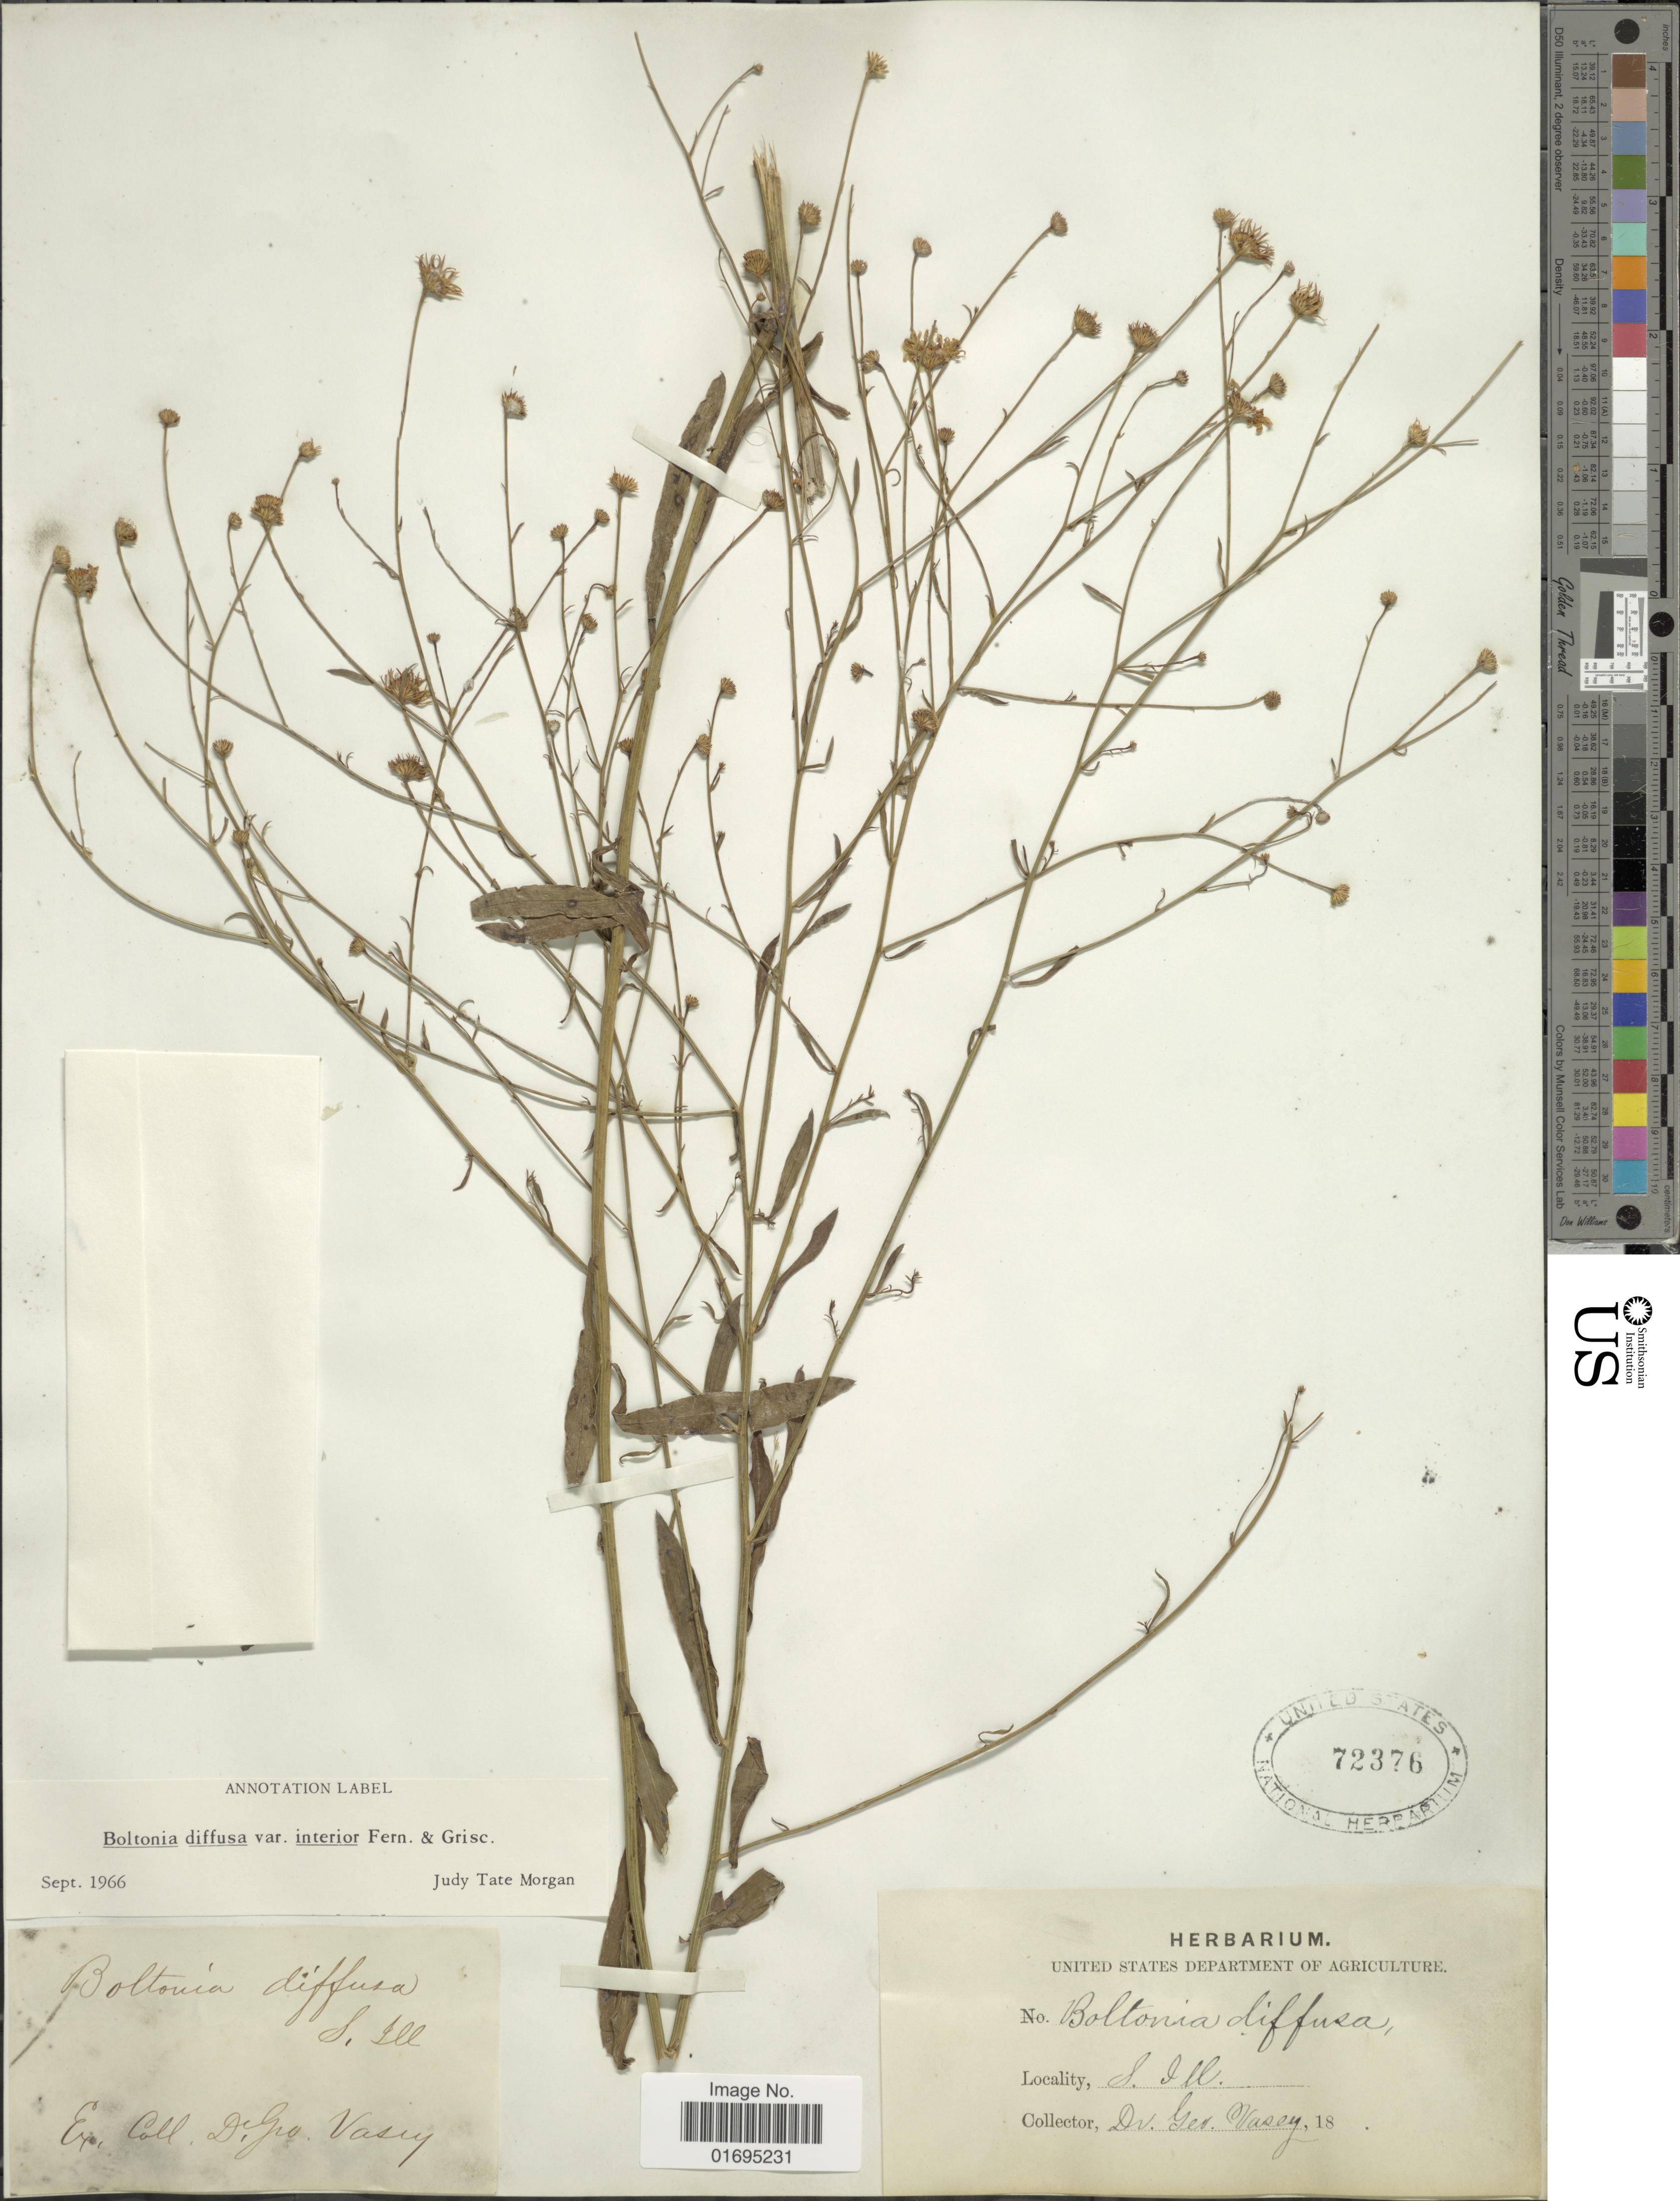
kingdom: Plantae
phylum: Tracheophyta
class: Magnoliopsida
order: Asterales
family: Asteraceae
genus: Boltonia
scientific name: Boltonia diffusa var. interior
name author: Fernald & Griscom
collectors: G. Vasey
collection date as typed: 18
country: United States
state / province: Illinois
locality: S. Ill.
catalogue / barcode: US 72376